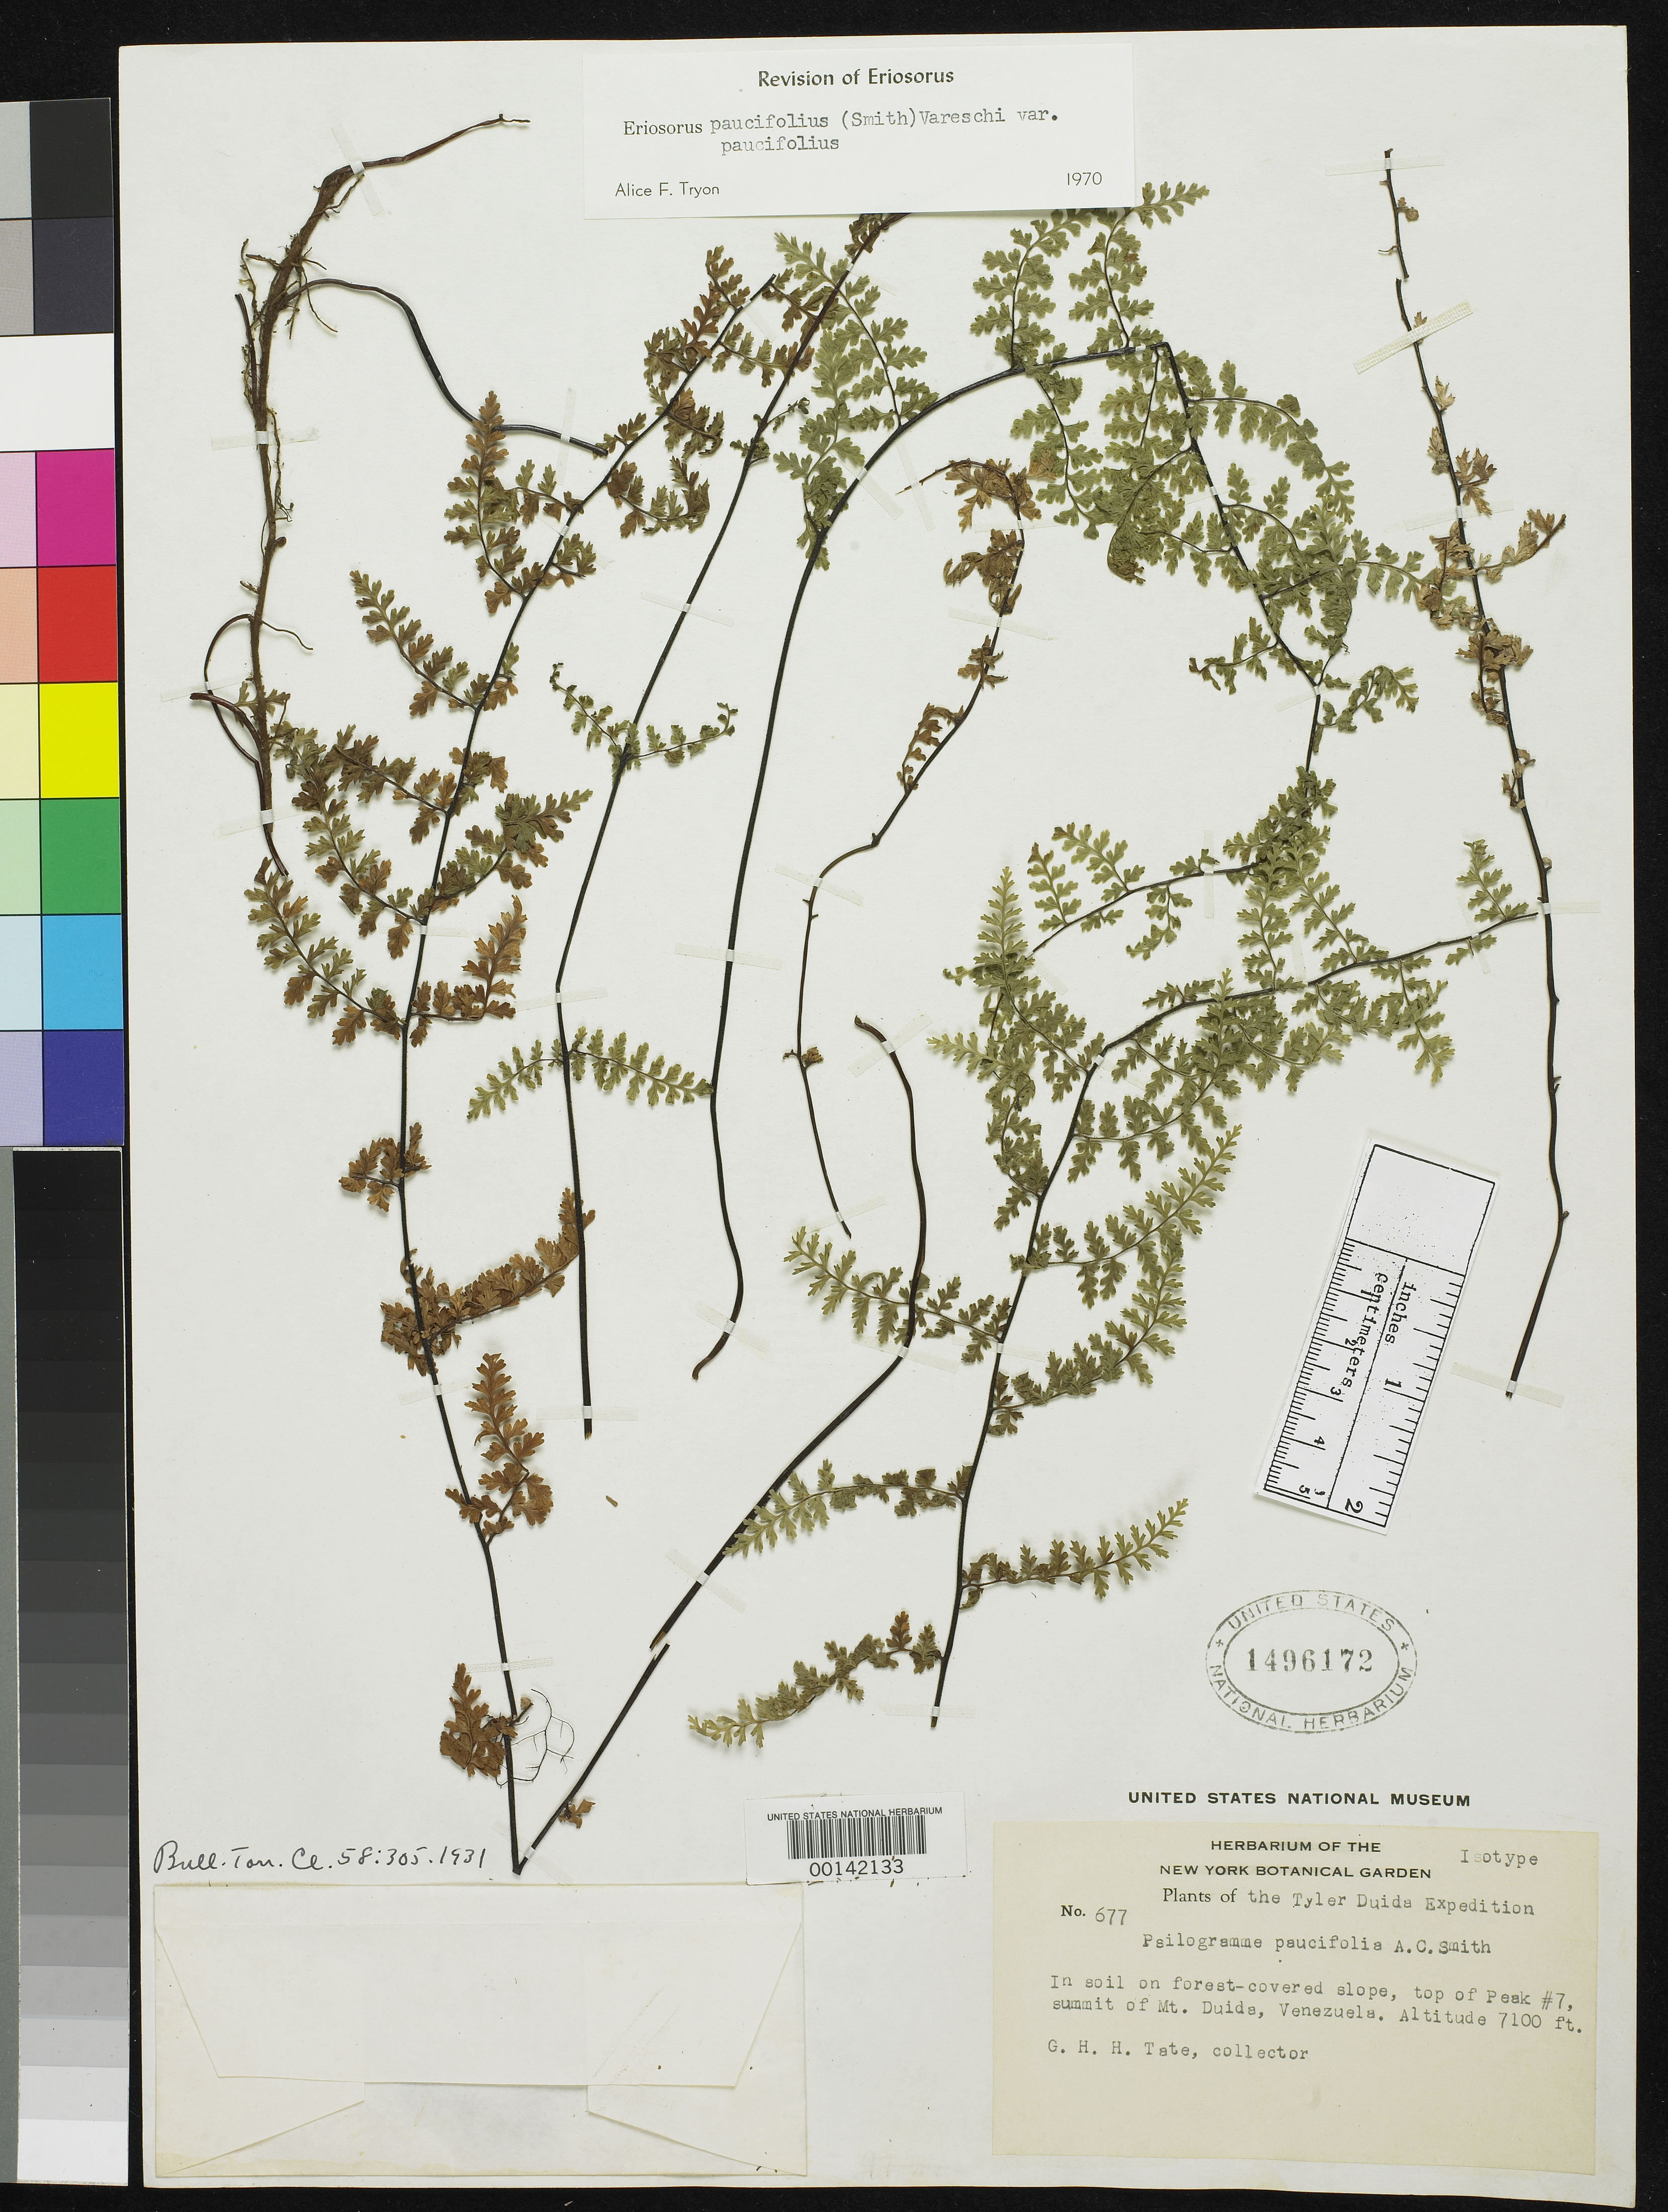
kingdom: Plantae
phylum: Tracheophyta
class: Polypodiopsida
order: Polypodiales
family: Pteridaceae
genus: Psilogramme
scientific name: Psilogramme paucifolia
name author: A.C. Sm.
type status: Isotype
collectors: G. H. H.Tate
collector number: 677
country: Venezuela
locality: Summit of Mt. Duida, top of Peak #7.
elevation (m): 2164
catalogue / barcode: US 1496172